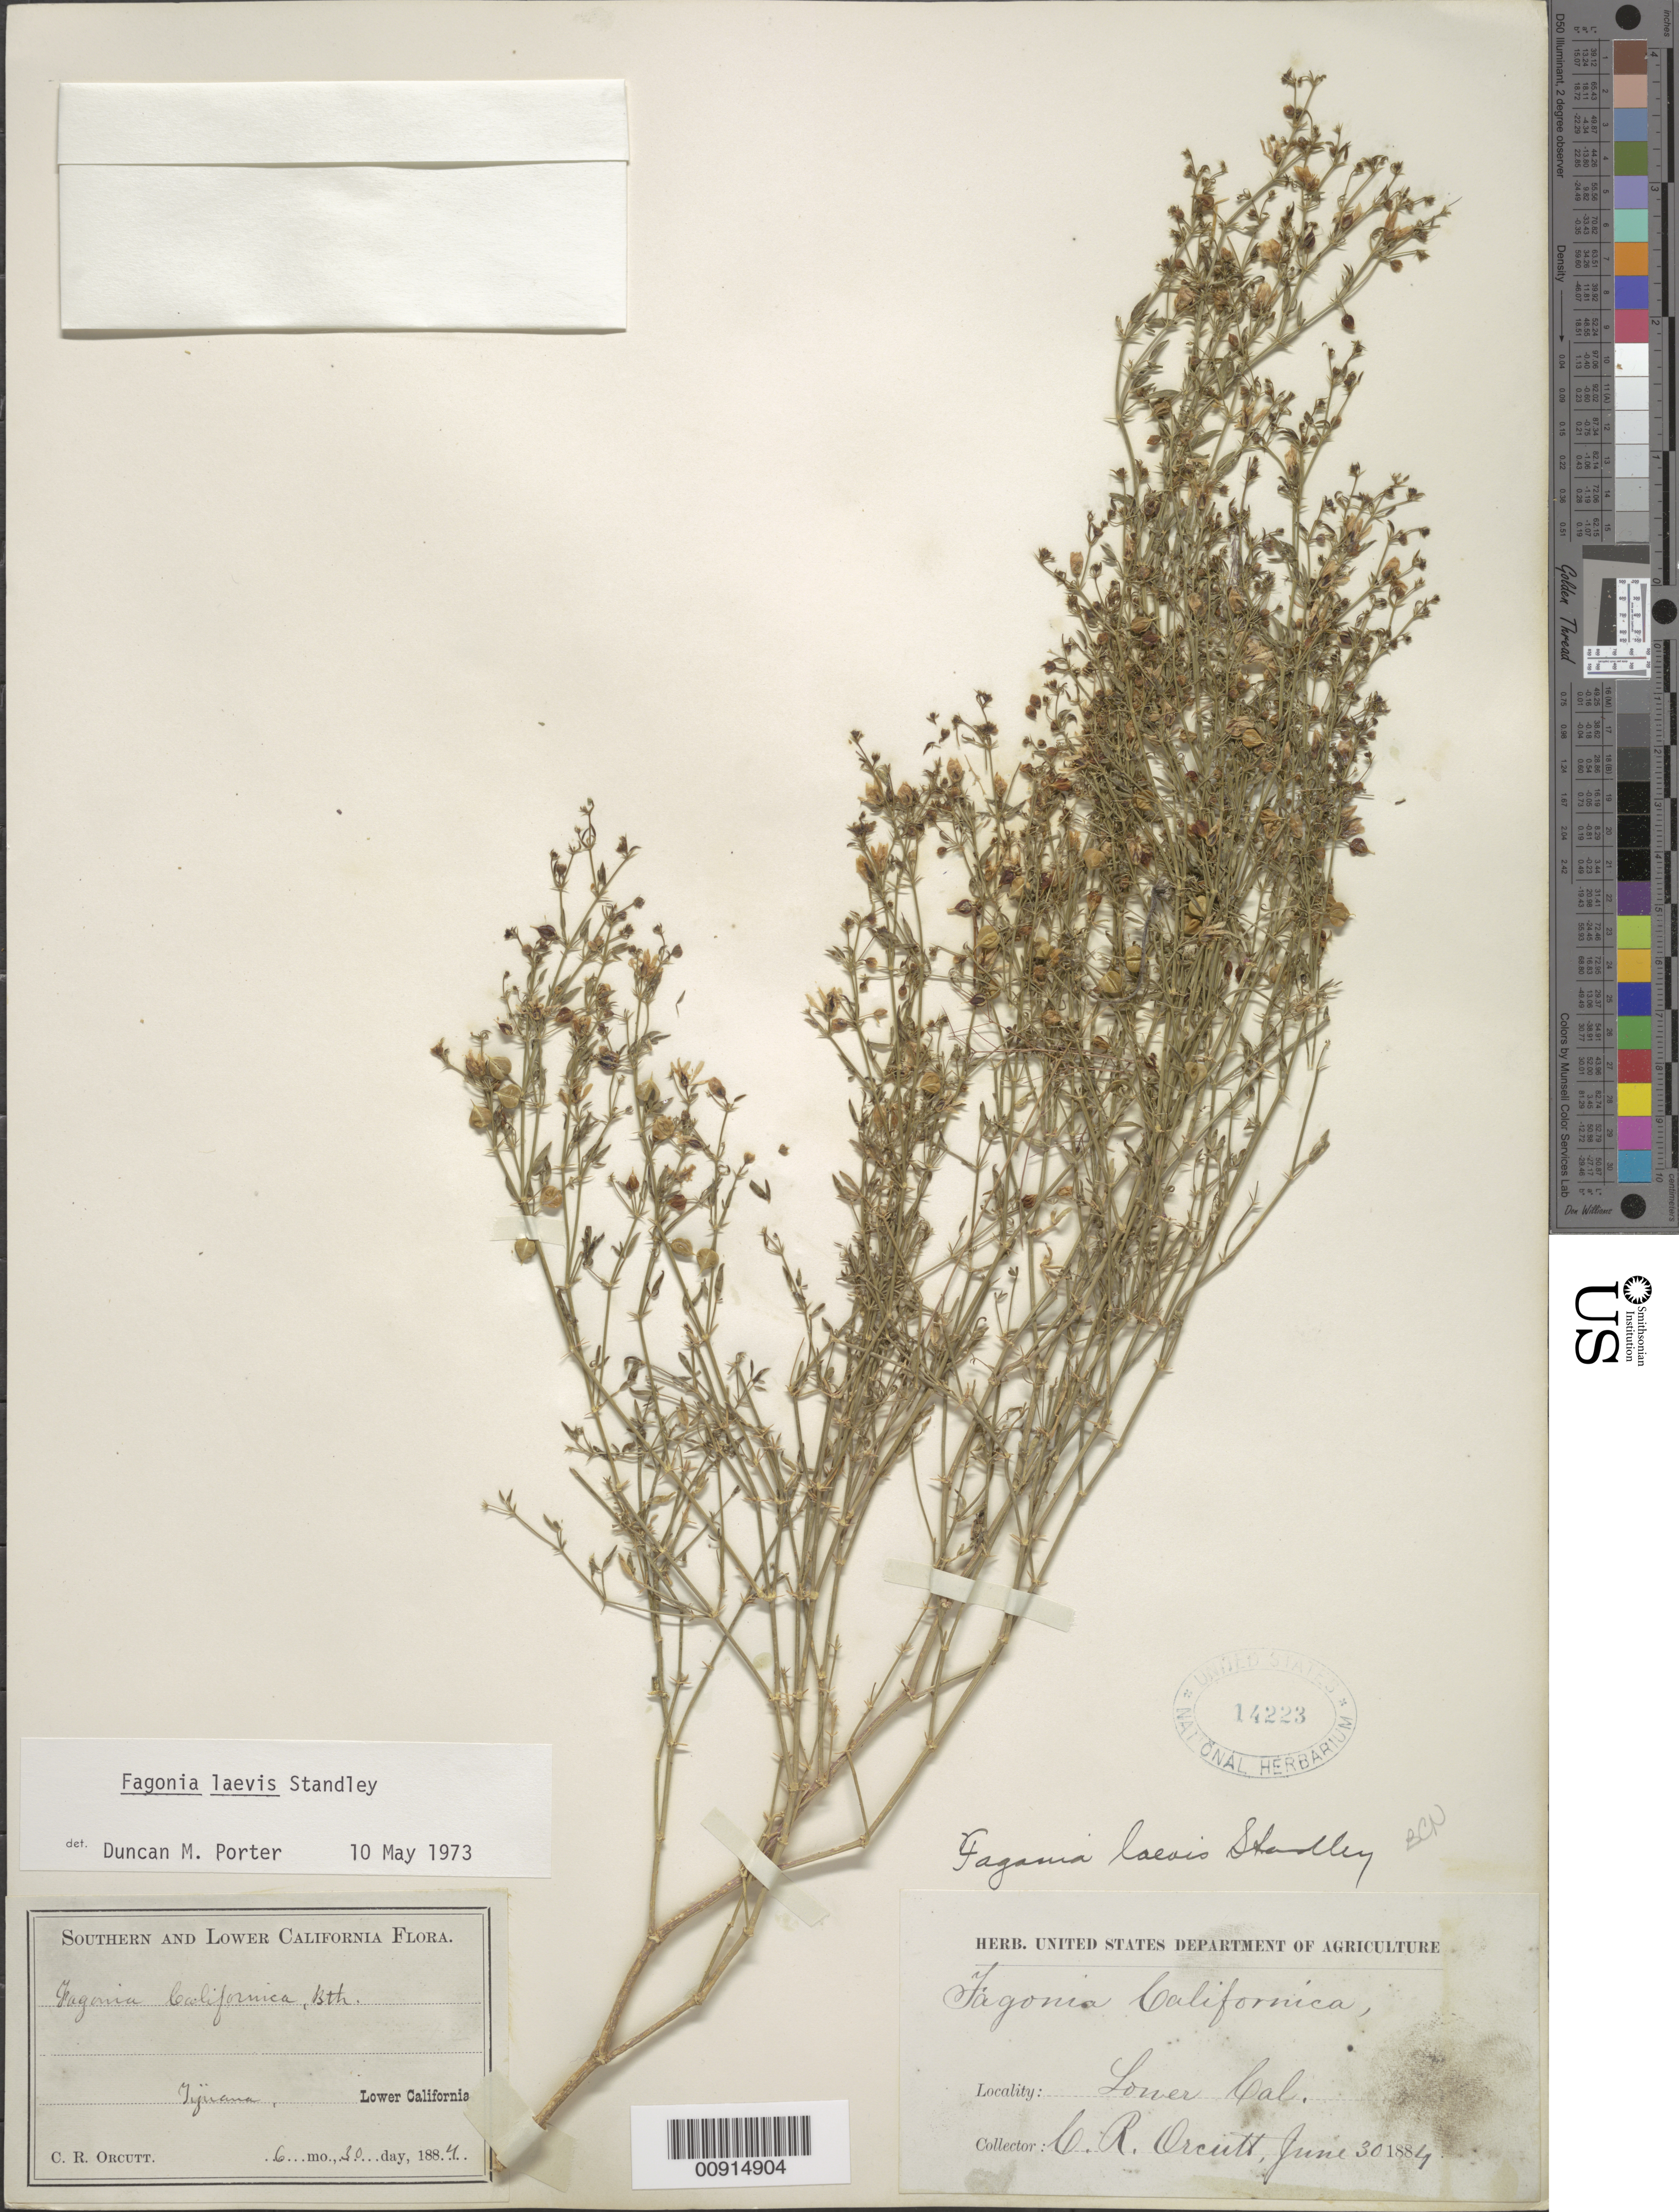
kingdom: Plantae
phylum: Tracheophyta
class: Magnoliopsida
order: Zygophyllales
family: Zygophyllaceae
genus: Fagonia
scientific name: Fagonia laevis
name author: Standl.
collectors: C. R. Orcutt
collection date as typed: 30 Jun 1884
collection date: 1884-06-30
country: Mexico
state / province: Baja California Norte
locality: Tijuana, Lower California.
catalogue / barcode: US 14223